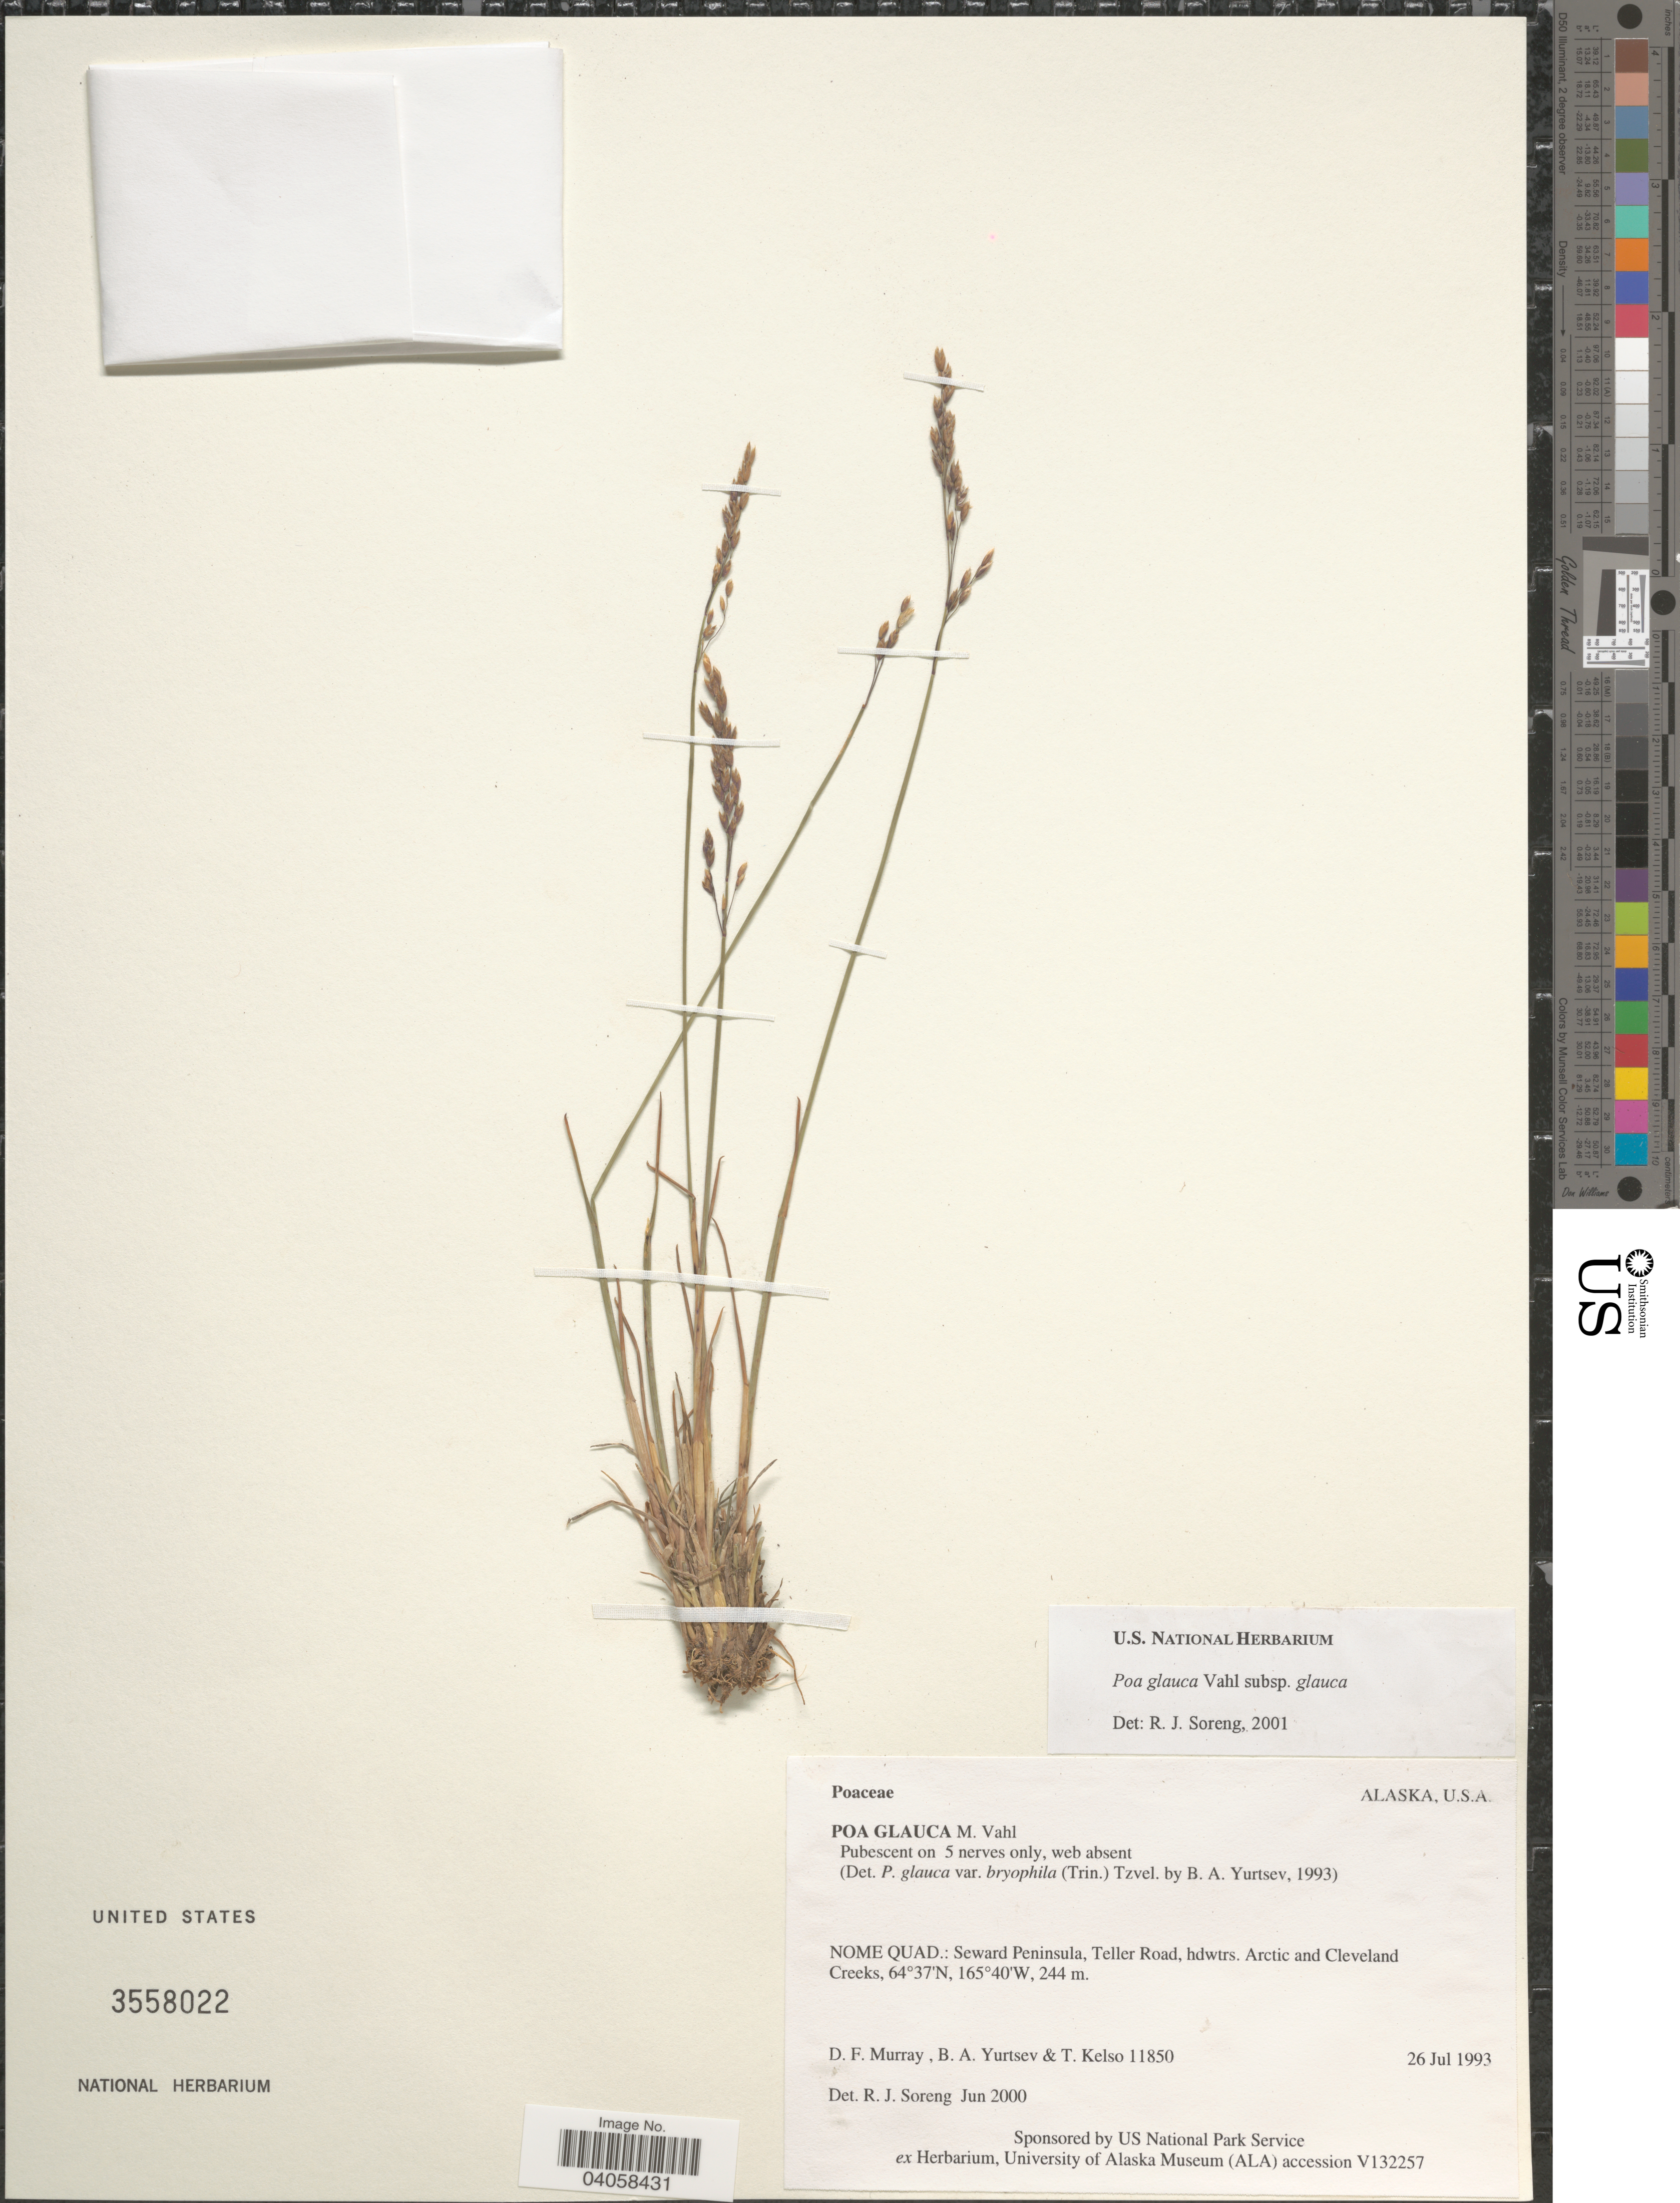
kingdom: Plantae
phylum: Tracheophyta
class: Liliopsida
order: Poales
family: Poaceae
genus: Poa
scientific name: Poa glauca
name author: Vahl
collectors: D. F. Murray, B. Yurtsev & T. Kelso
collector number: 11850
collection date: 1993-07-26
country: United States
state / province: Alaska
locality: Nome Quad.: Seward Peninsula, Teller Road, hdwtrs. Arctic and Cleveland Creeks.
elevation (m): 244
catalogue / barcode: US 3558022